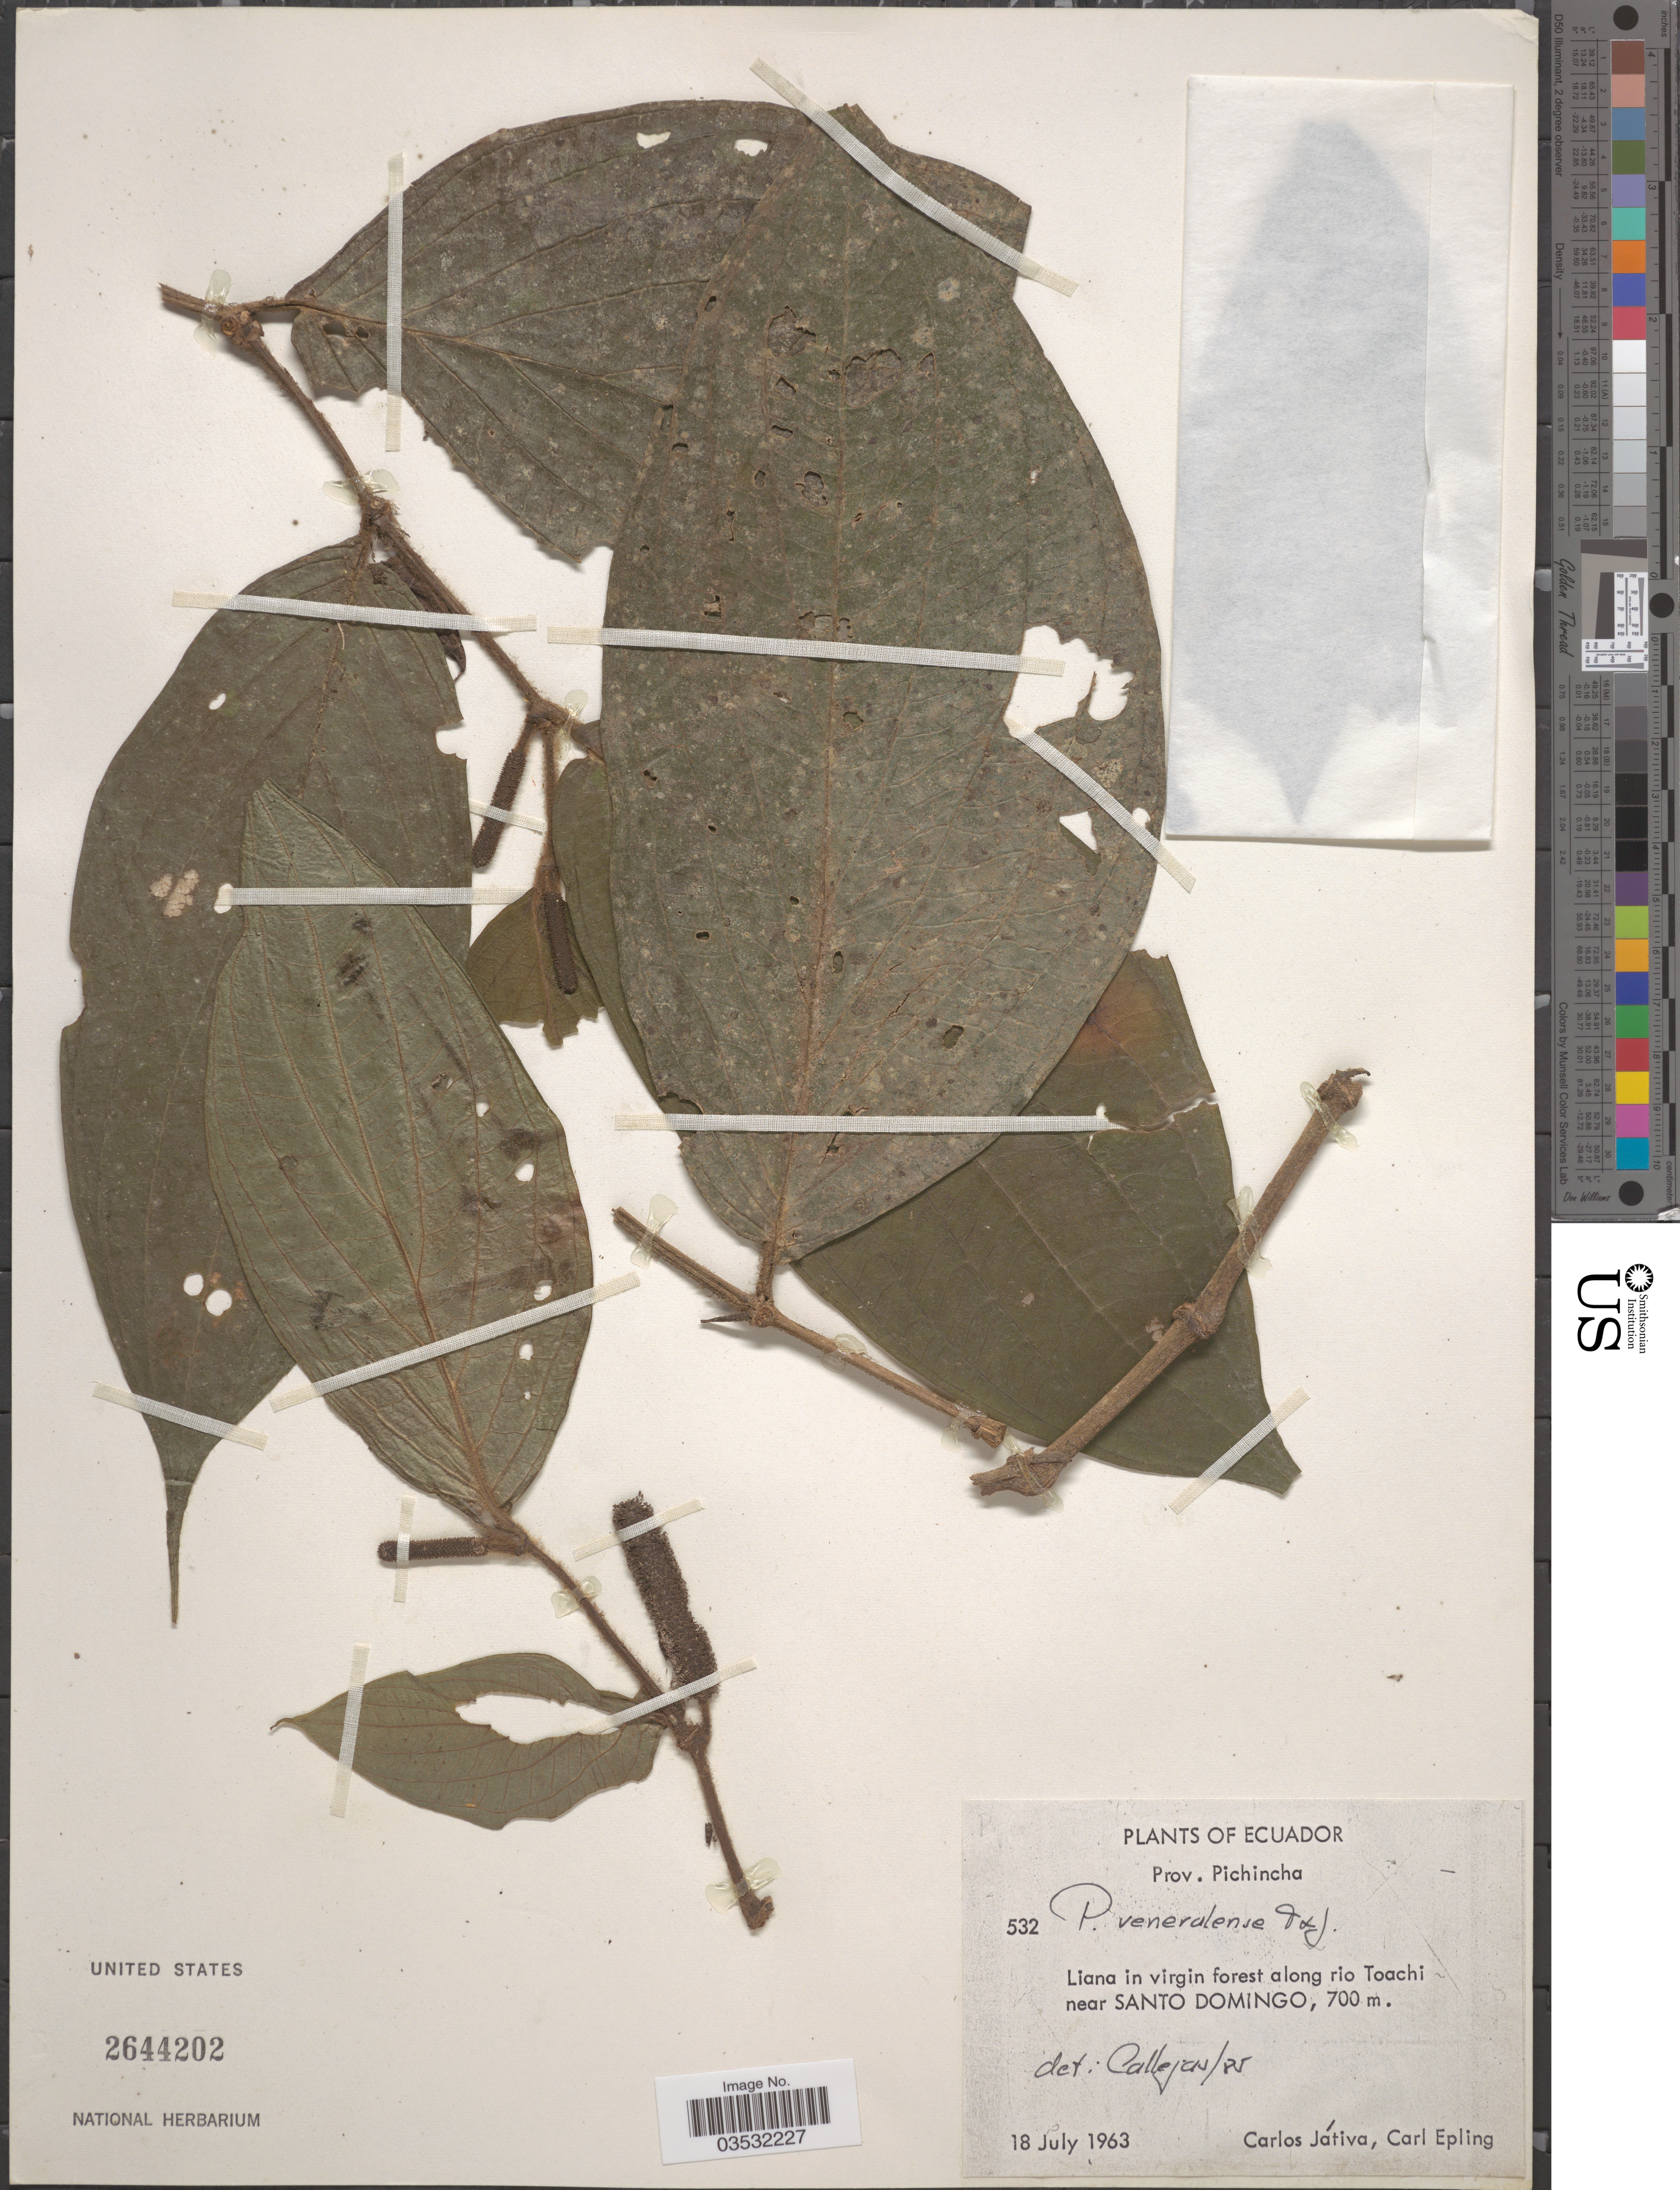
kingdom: Plantae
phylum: Tracheophyta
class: Magnoliopsida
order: Piperales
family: Piperaceae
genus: Piper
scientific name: Piper veneralense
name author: Trel. & Yunck.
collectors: C. D. Játiva & C. C. Epling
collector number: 532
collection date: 1963-07-18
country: Ecuador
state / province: Pichincha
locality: Along rio Toachi near Santo Domingo.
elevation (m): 700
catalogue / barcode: US 2644202